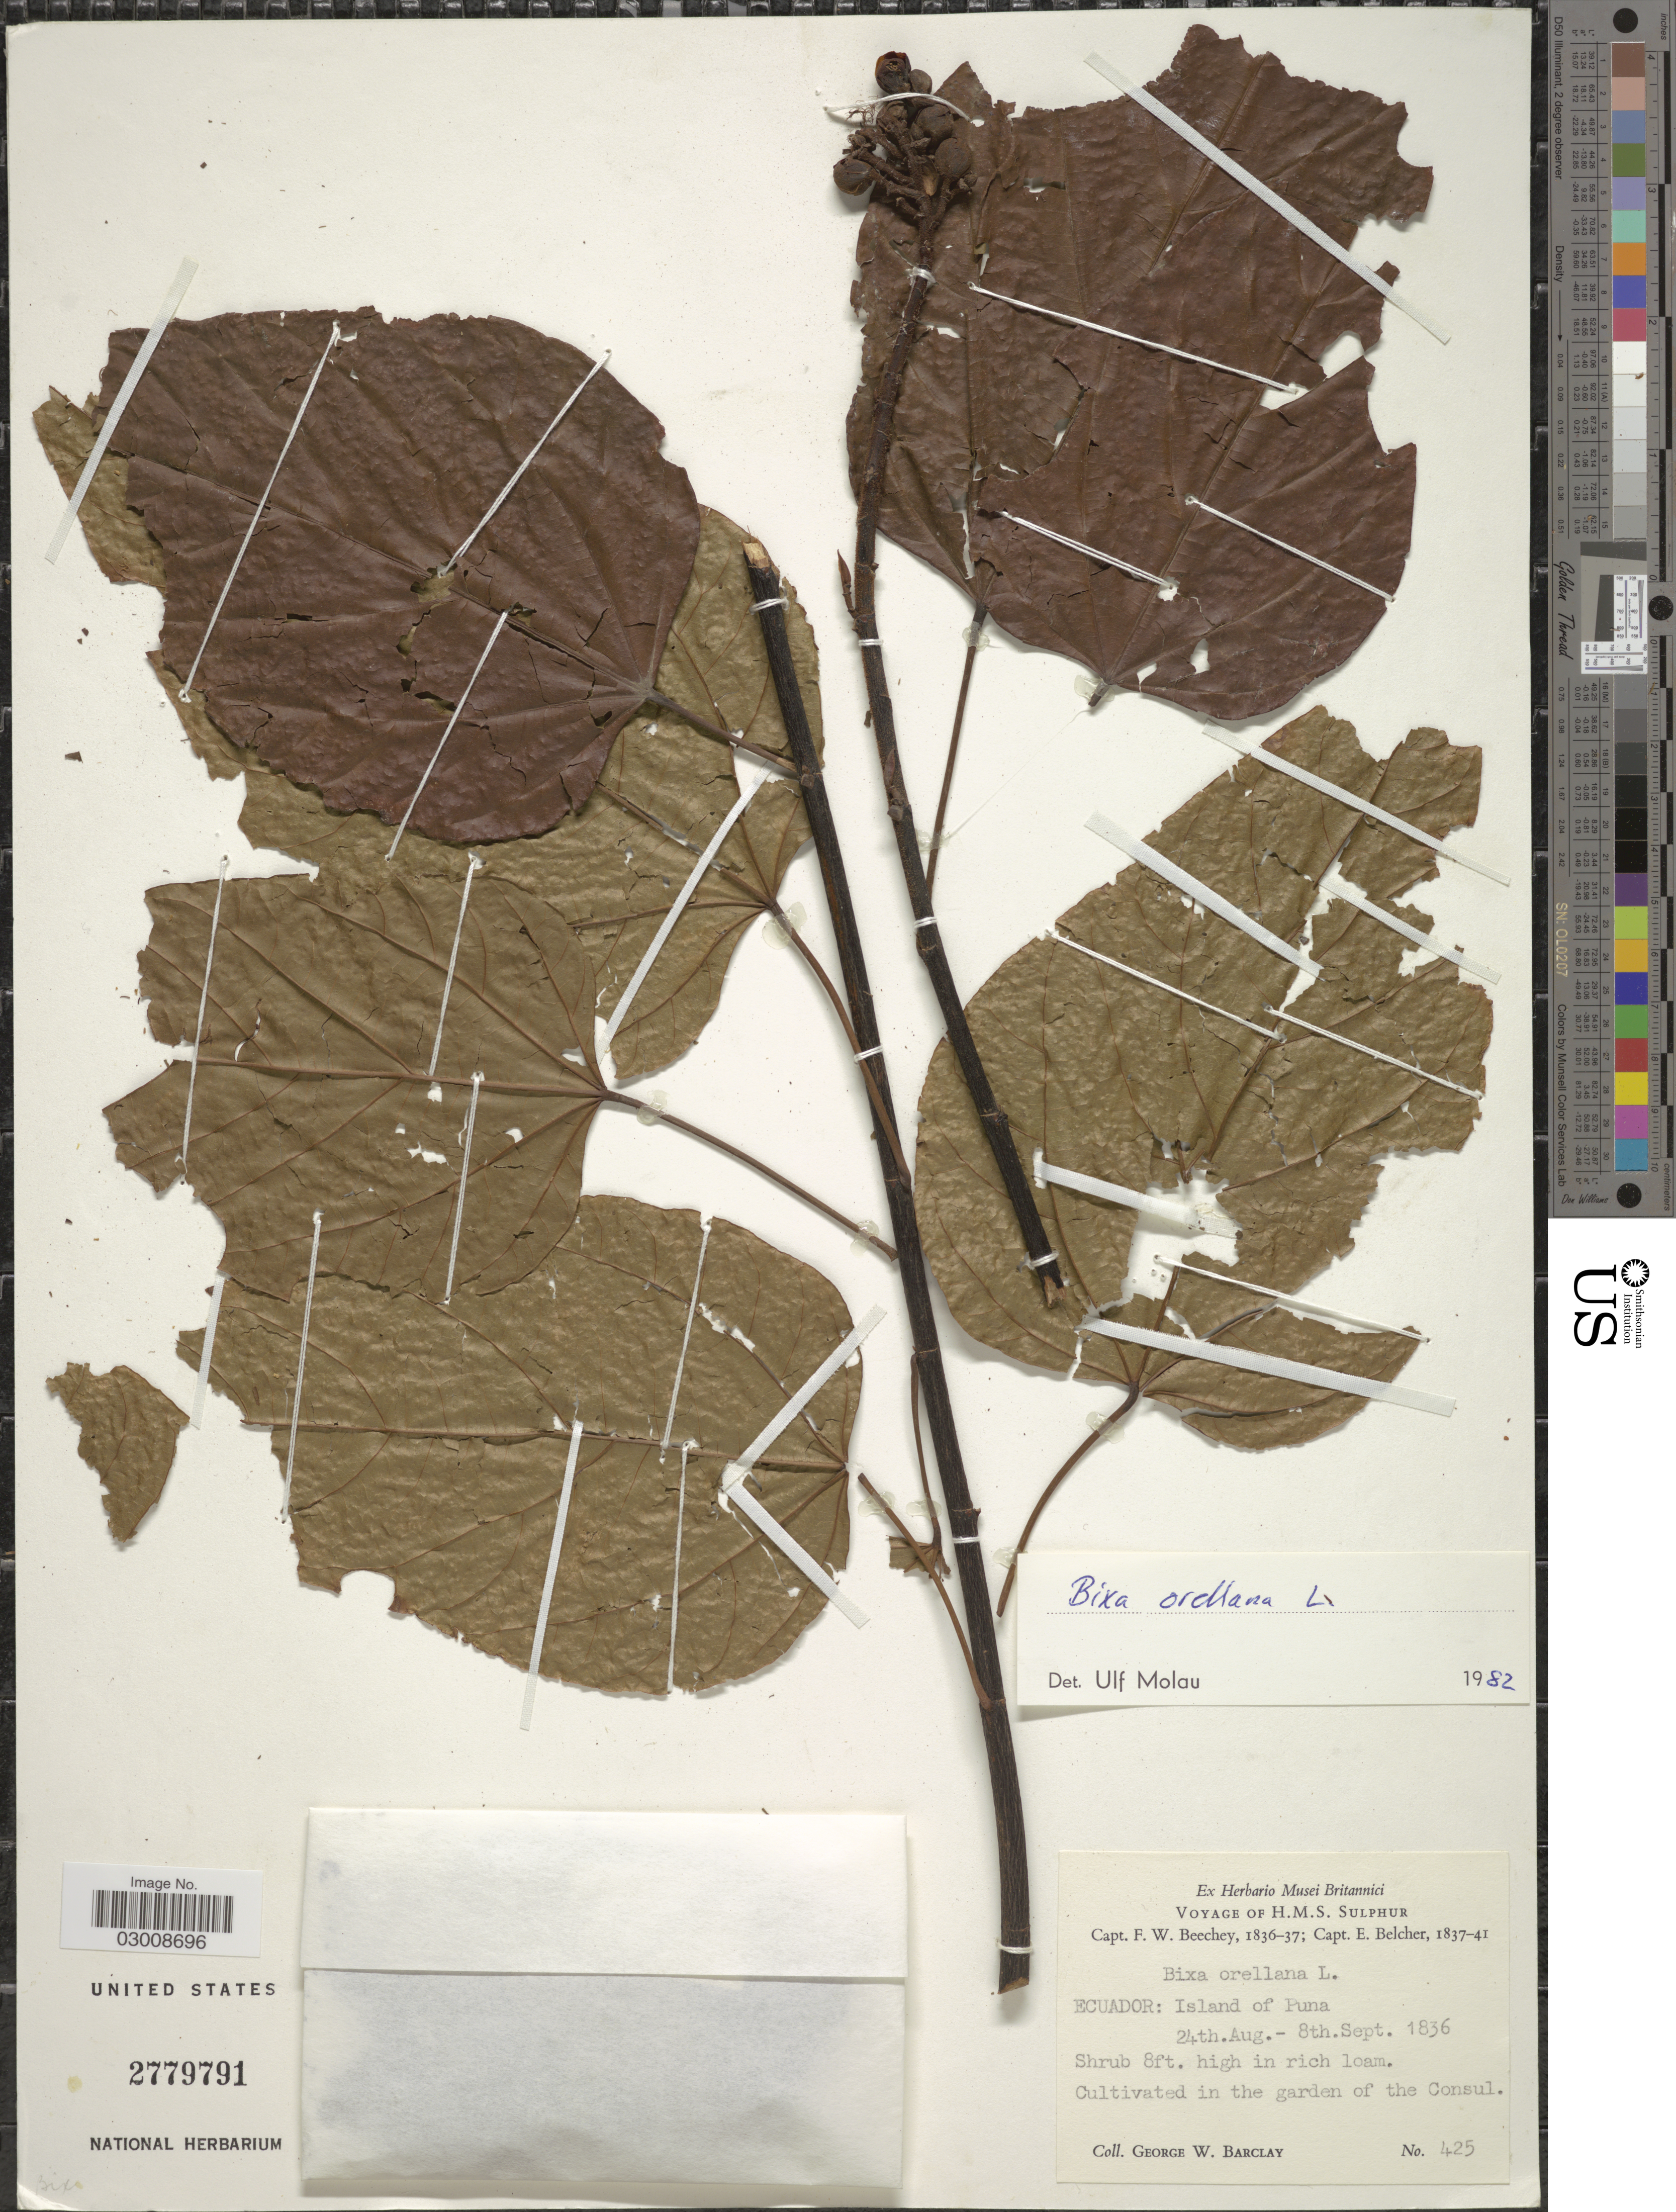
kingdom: Plantae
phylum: Tracheophyta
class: Magnoliopsida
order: Malvales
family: Bixaceae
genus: Bixa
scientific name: Bixa orellana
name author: L.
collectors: G. W. Barclay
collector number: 425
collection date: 1836-08-24/1836-09-08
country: Ecuador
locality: Island of Puna.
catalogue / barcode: US 2779791